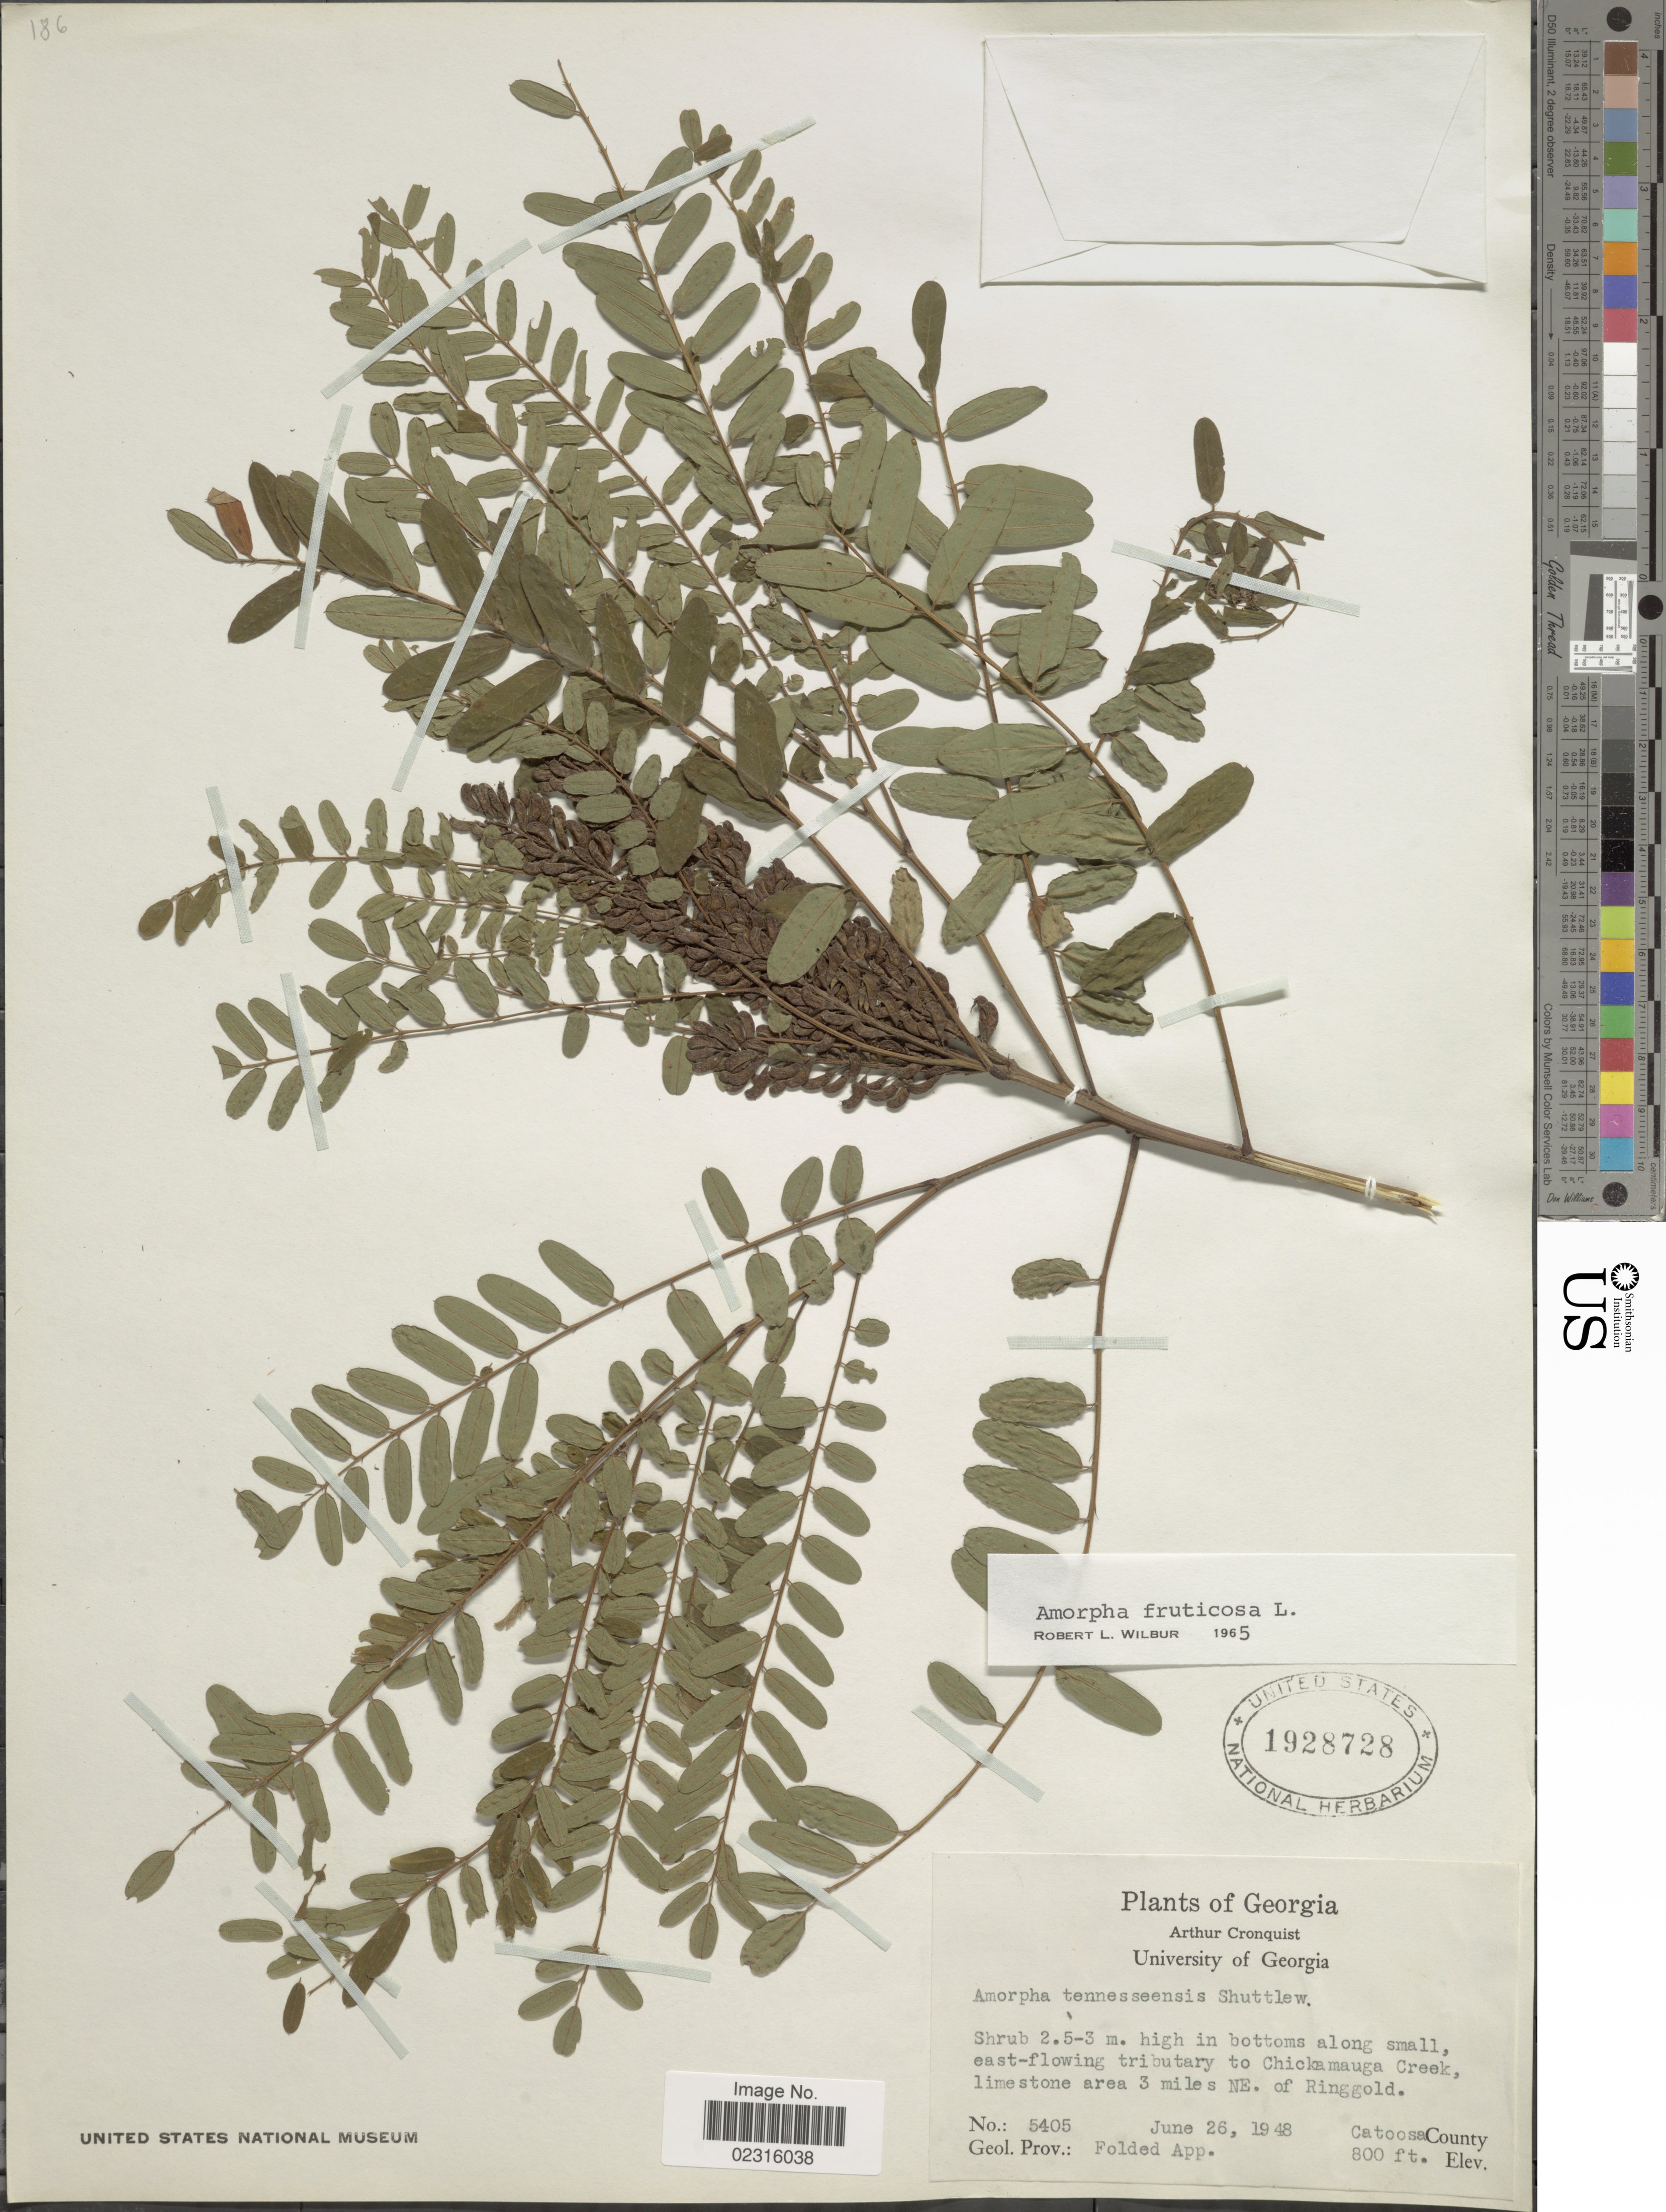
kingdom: Plantae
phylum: Tracheophyta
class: Magnoliopsida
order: Fabales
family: Fabaceae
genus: Amorpha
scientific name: Amorpha fruticosa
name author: L.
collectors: A. J. Cronquist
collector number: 5405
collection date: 1948-06-26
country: United States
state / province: Georgia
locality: High in bottoms along small, east-flowing tributary to Chickamauga Creek, limestone area 3 miles NE. of Ringgold, Catoosa County.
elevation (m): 244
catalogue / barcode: US 1928728